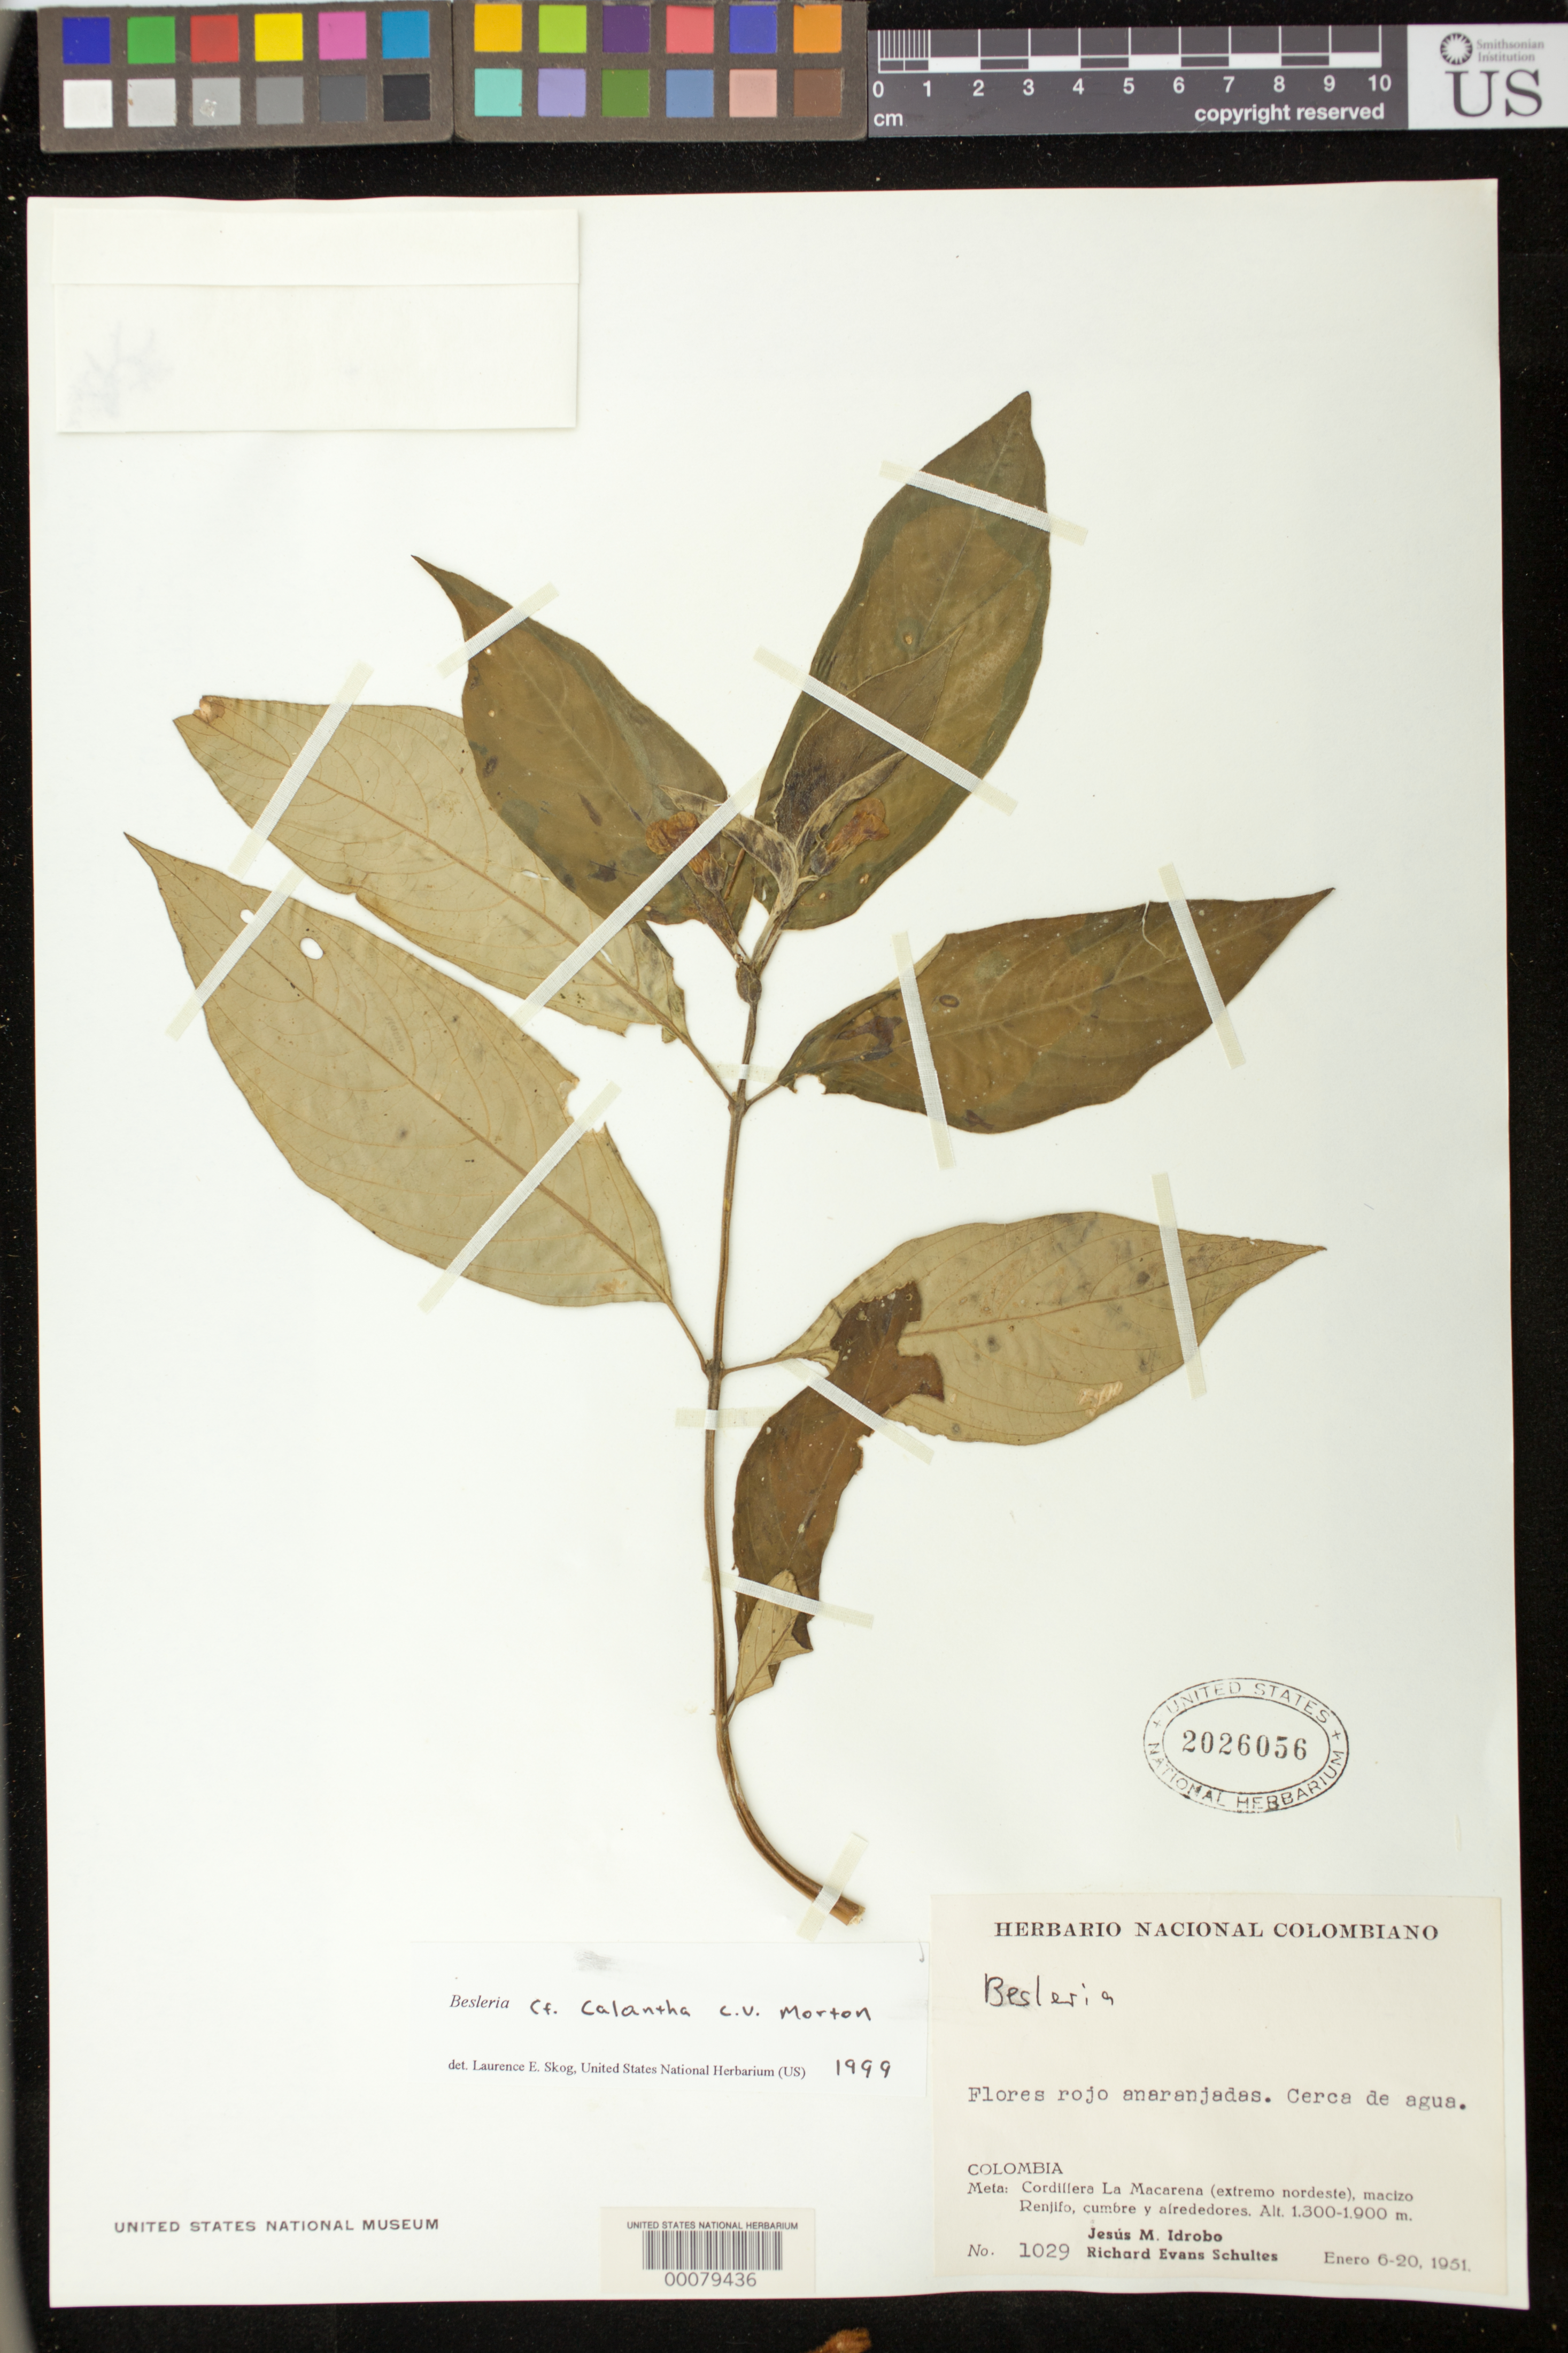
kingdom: Plantae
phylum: Tracheophyta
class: Magnoliopsida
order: Lamiales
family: Gesneriaceae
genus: Besleria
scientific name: Besleria calantha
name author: C.V. Morton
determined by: Skog, Laurence E.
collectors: J. M. Idrobo & R. E. Schultes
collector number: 1029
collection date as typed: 6-20 Jan 1951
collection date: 1951-01-06/1951-01-20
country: Colombia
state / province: Meta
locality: Cordillera La Macarena (extremo nordeste), macizo Renjifo, cumbre y alrededores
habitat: Cerca de agua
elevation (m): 1300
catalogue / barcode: US 2026056